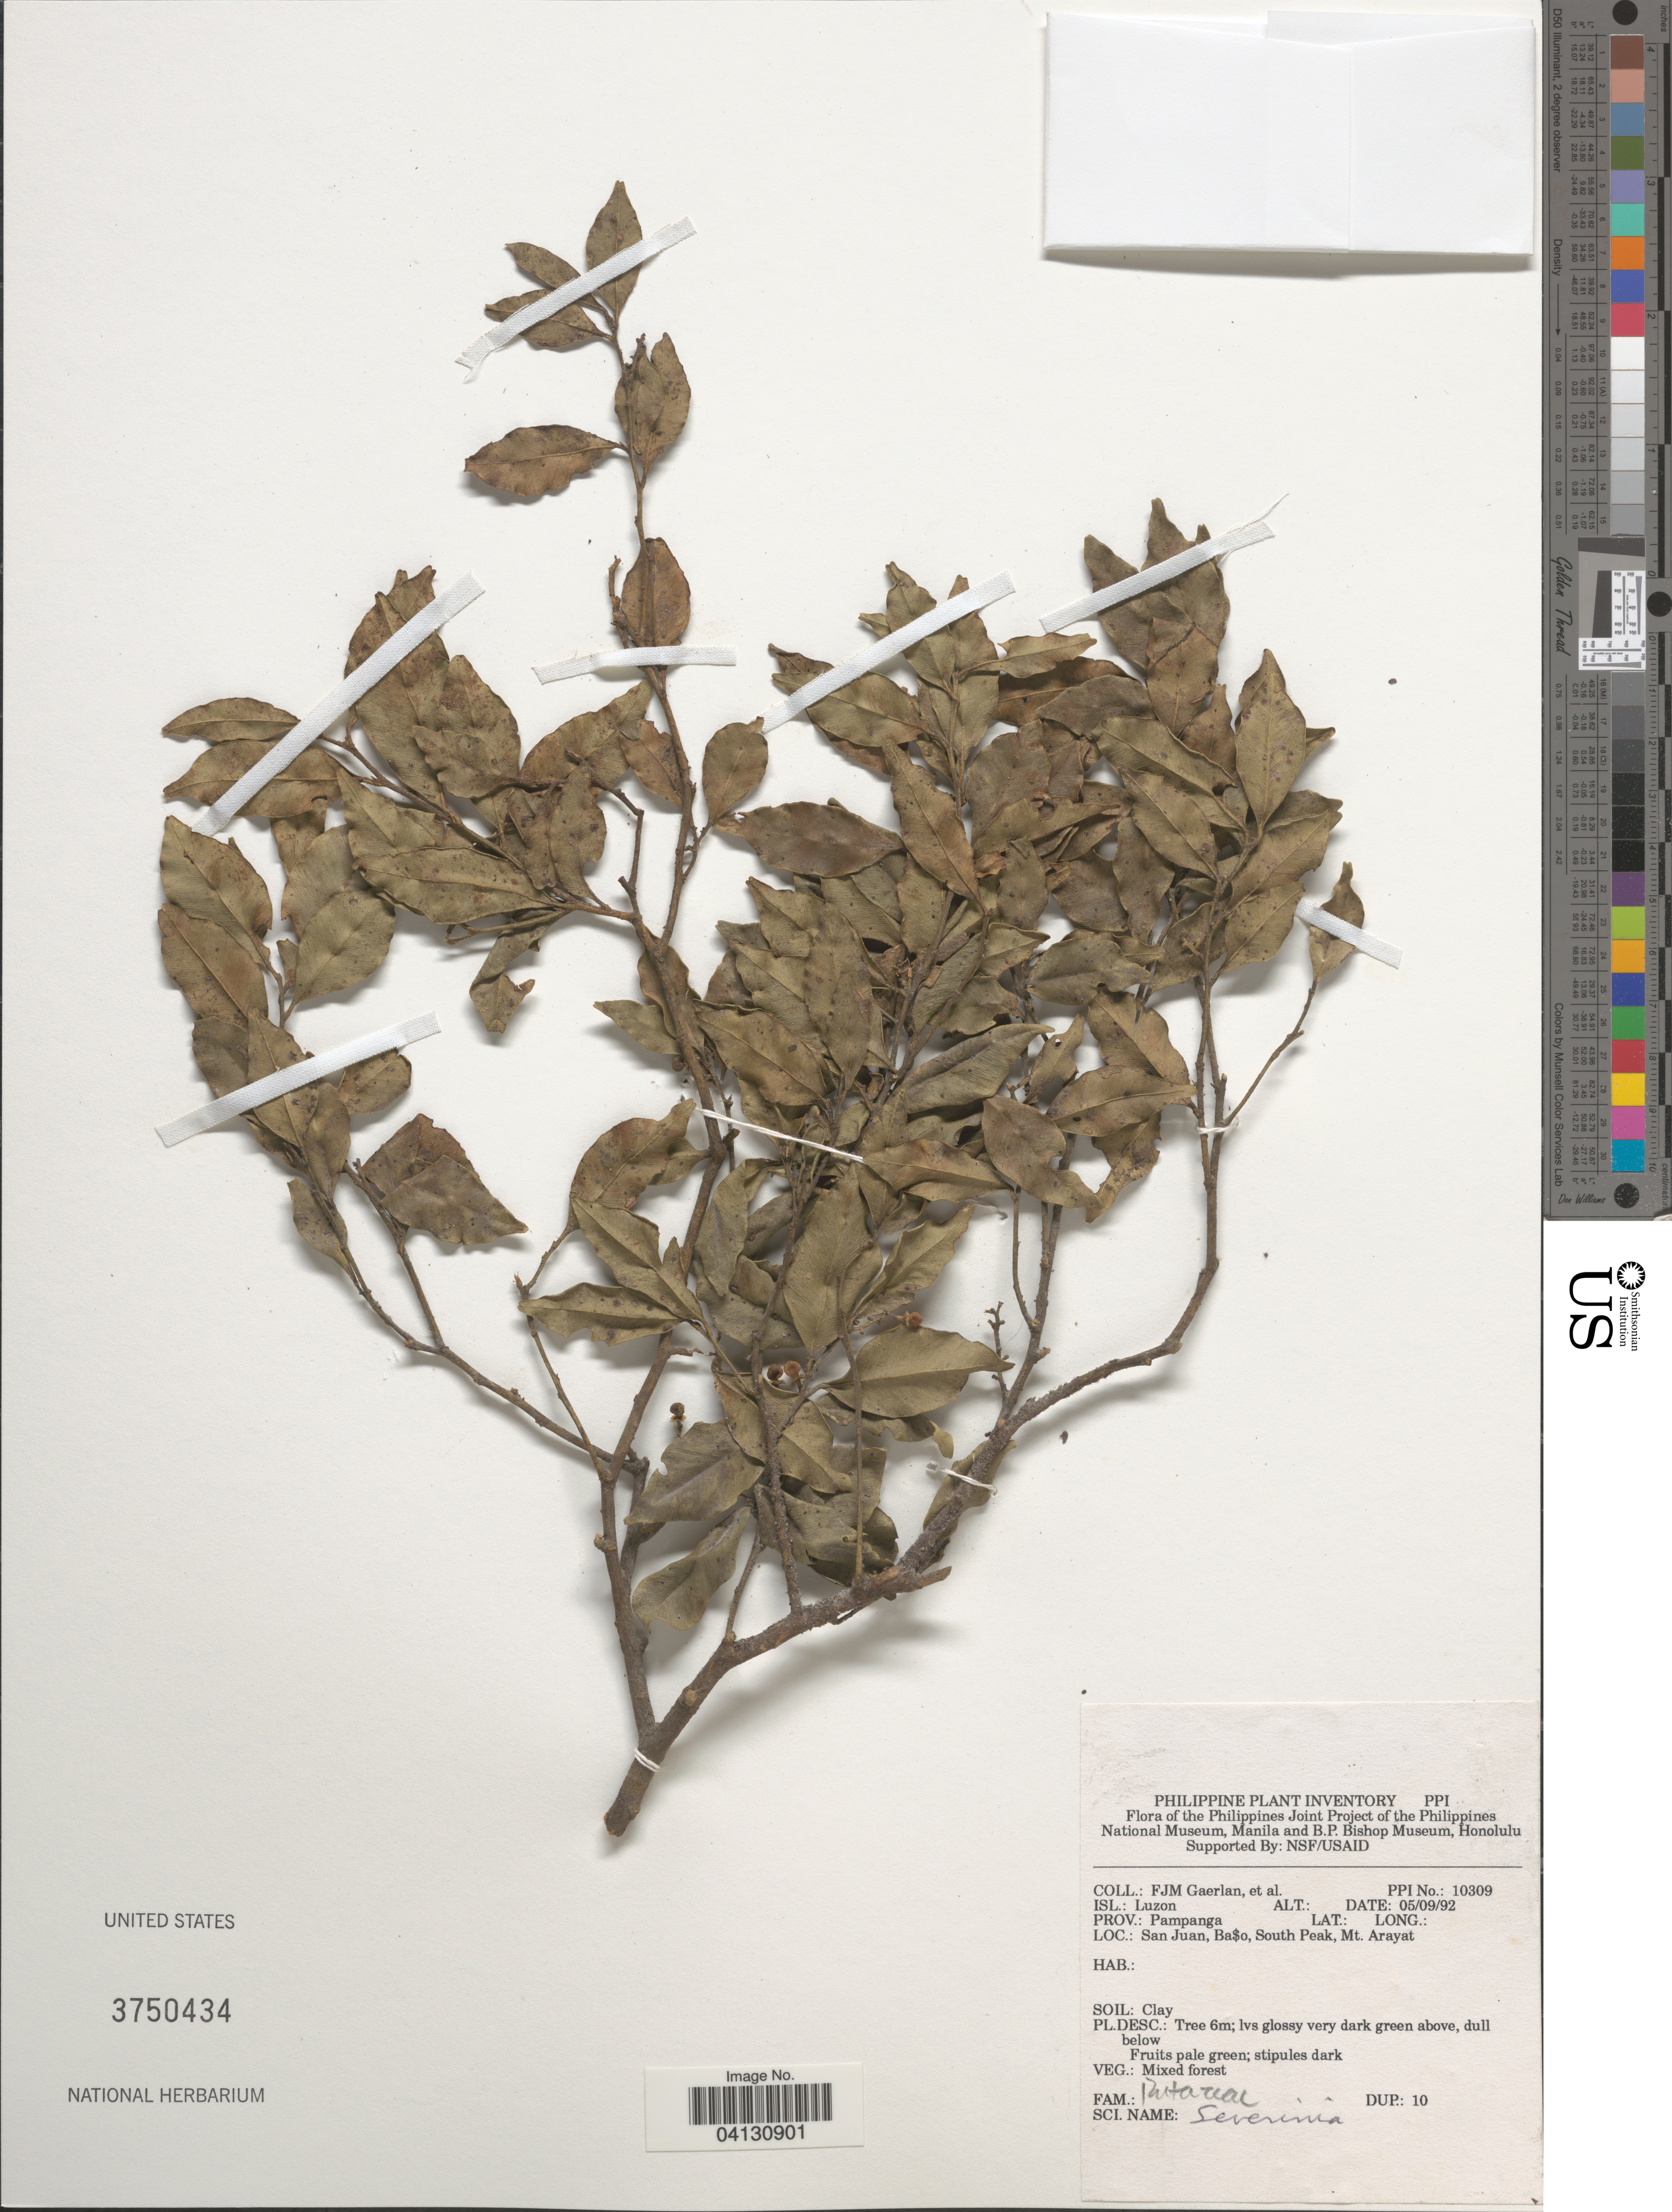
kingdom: Plantae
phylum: Tracheophyta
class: Magnoliopsida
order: Sapindales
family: Rutaceae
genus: Atalantia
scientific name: Atalantia sp.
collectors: F. Gaerlan & et al.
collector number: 10309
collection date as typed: Transcribed d/m/y: 5/9/92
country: Philippines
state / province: Central Luzon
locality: Isl.: Luzon. Prov.: Pampanga. San Juan, Ba$o, South Peak, Mt. Arayat.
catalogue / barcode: US 3750434